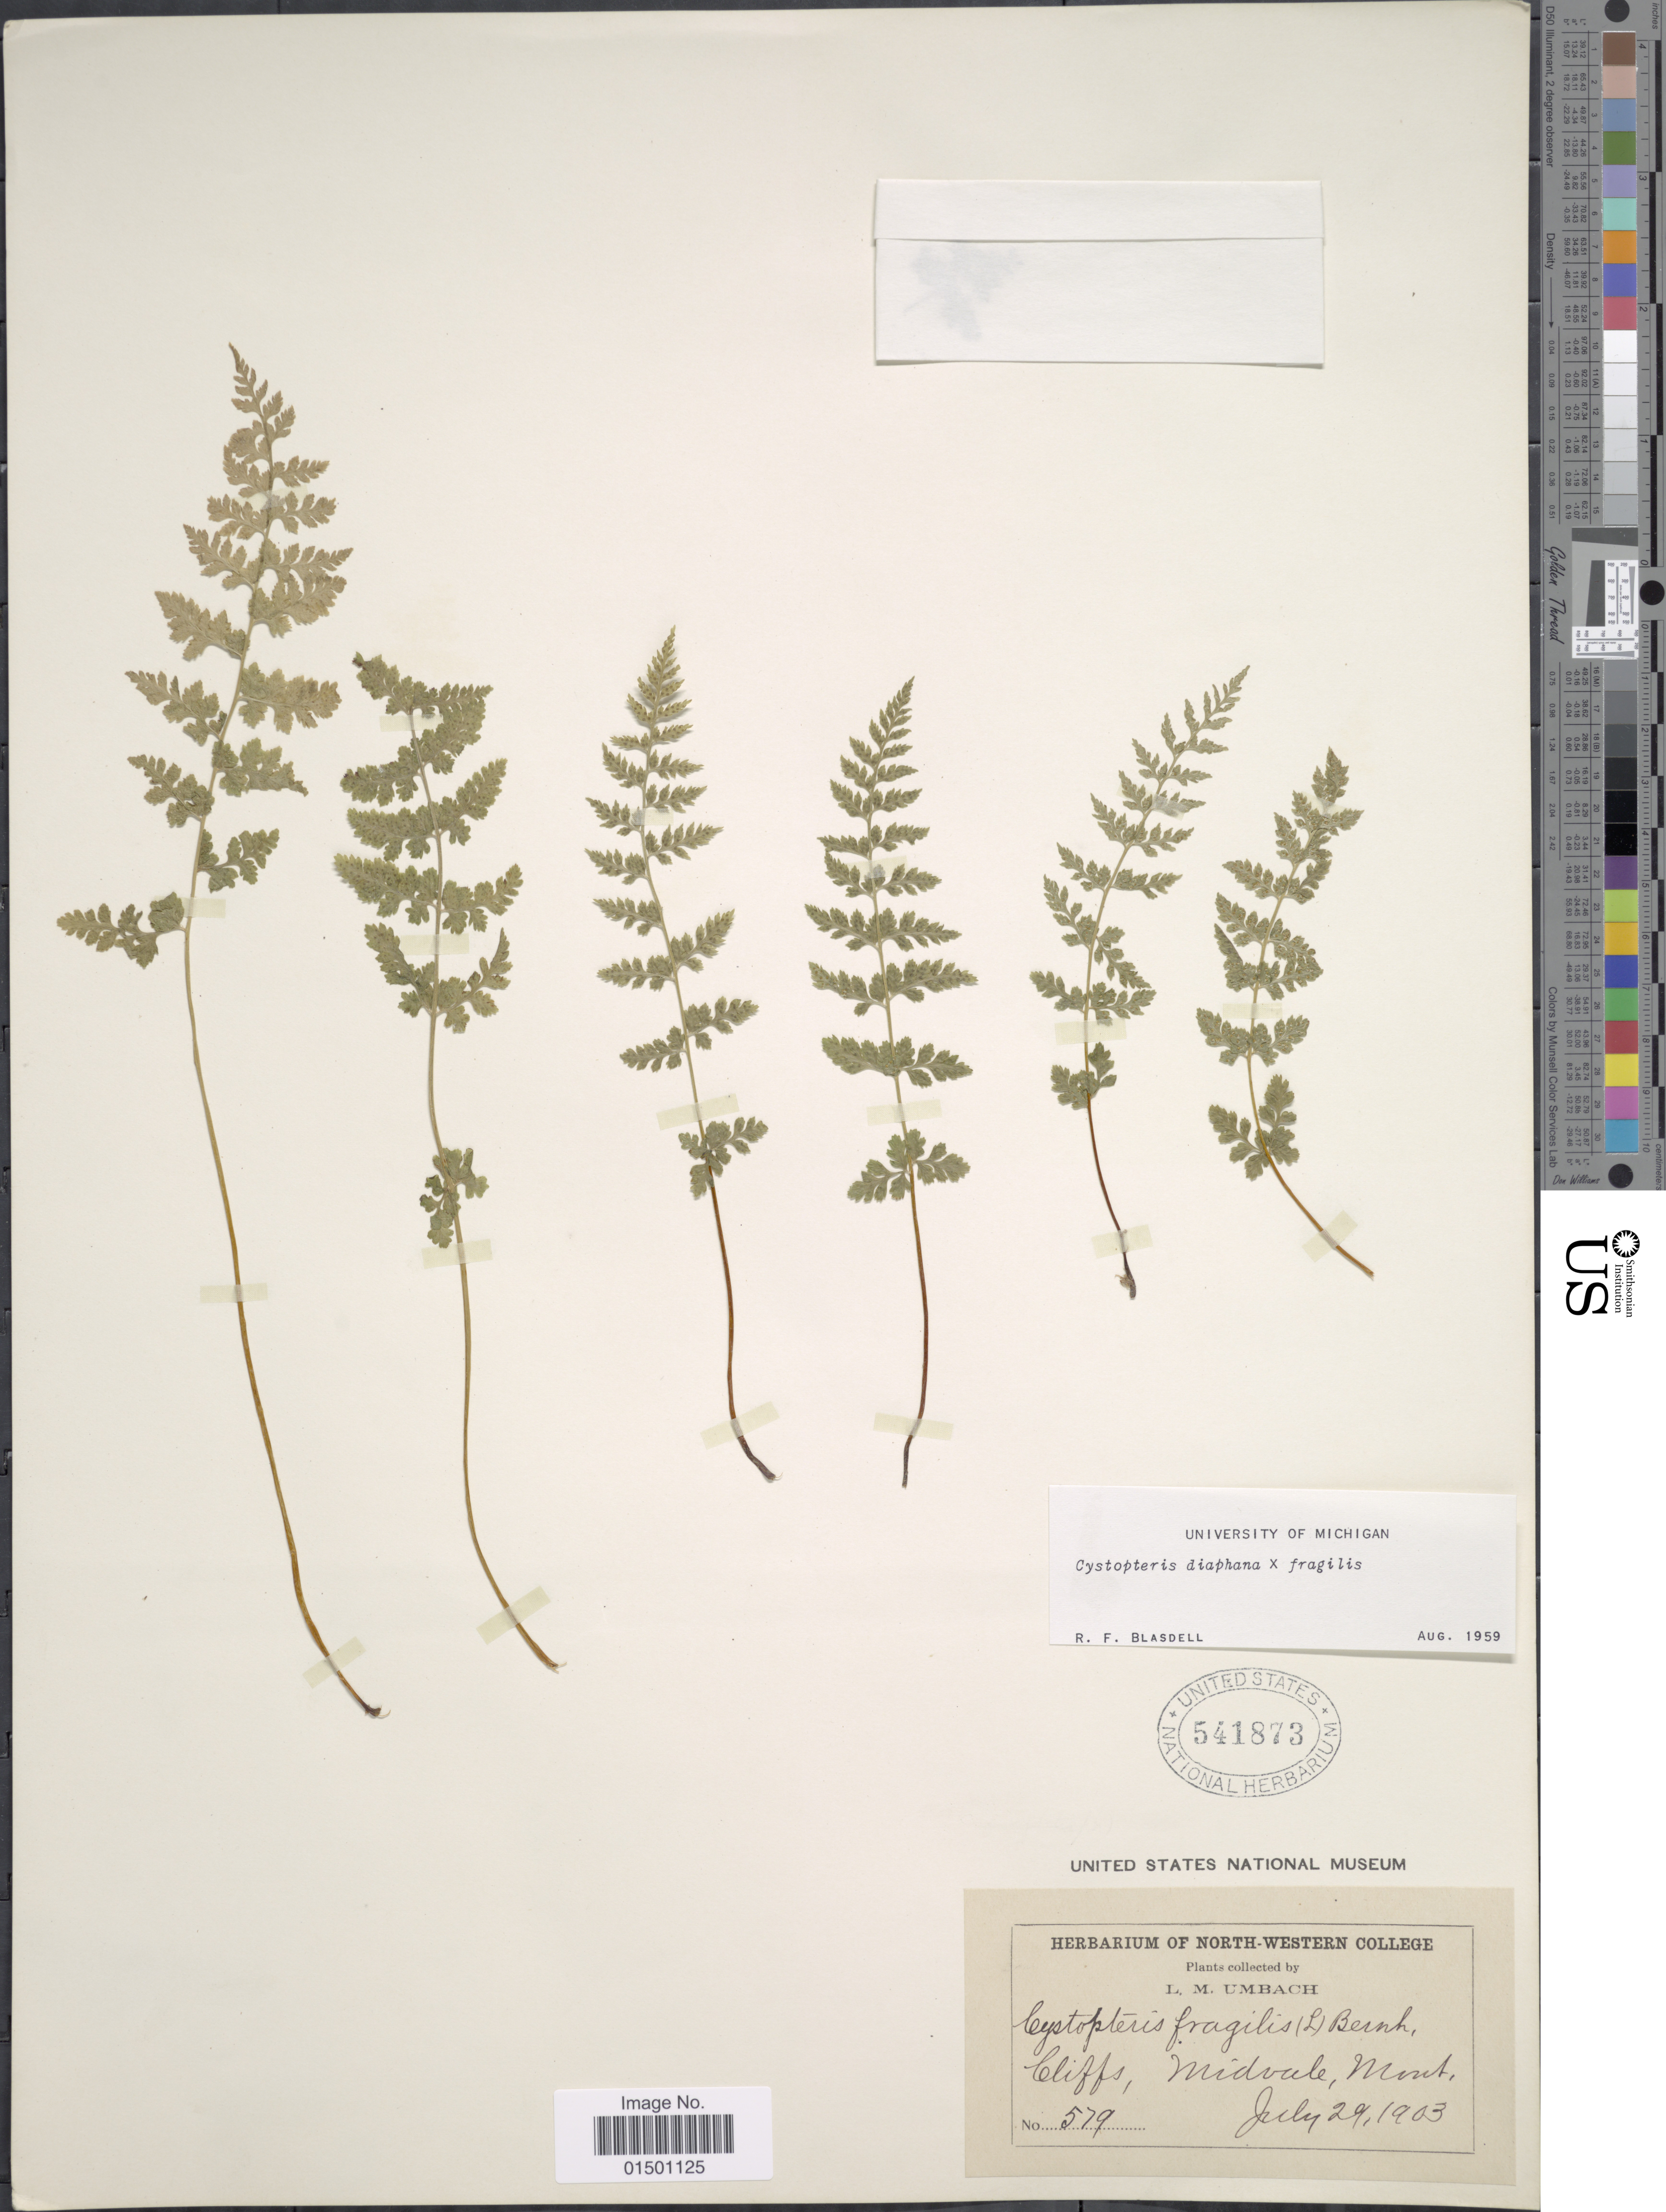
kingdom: Plantae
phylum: Tracheophyta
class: Polypodiopsida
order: Polypodiales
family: Cystopteridaceae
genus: Cystopteris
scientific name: Cystopteris diaphana x C. fragilis (L.) Bernh.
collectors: L. M. Umbach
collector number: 579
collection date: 1903-07-29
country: United States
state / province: Montana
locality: Cliffs, Midvale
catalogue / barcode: US 541873